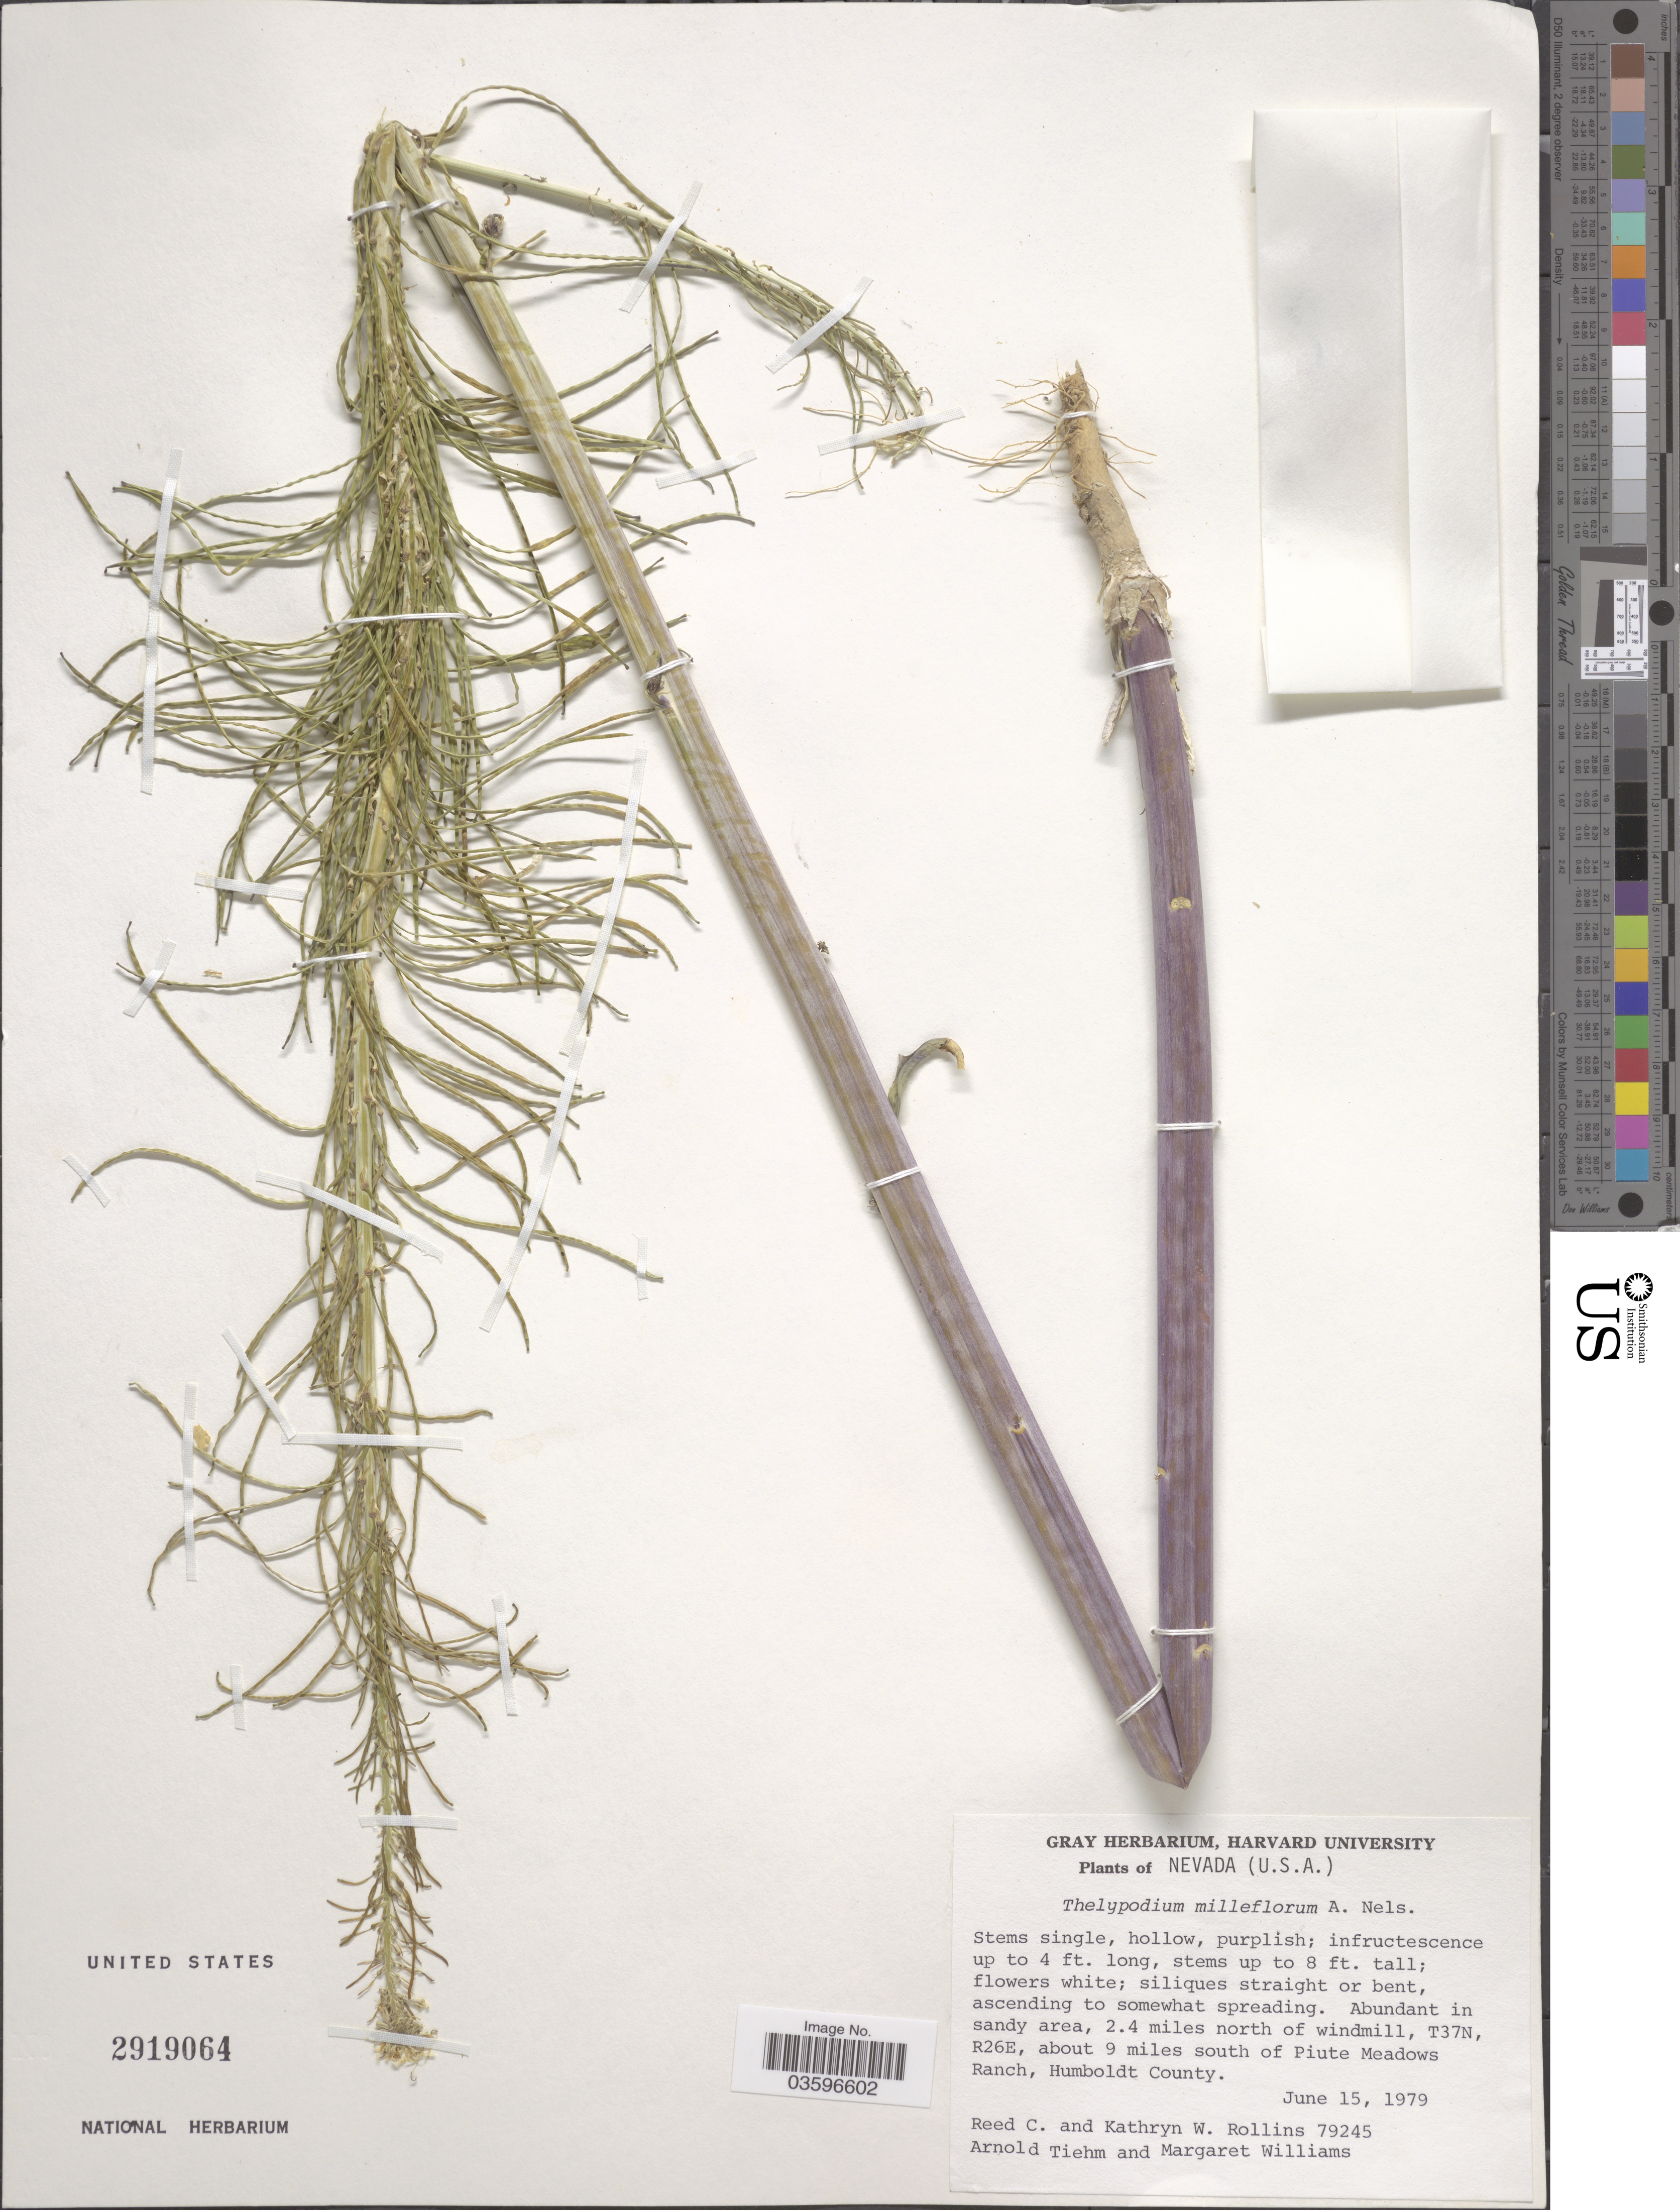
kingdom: Plantae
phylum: Tracheophyta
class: Magnoliopsida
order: Brassicales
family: Brassicaceae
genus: Thelypodium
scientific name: Thelypodium milleflorum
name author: A. Nelson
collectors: R. C. Rollins & K. W. Rollins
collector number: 79245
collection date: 1979-06-15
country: United States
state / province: Nevada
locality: Abundant in sandy area, 2.4 miles north of windmill, T37N, R26E, about 9 miles south of Piute Meadows Ranch, Humboldt County.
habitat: abundant in sandy area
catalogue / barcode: US 2919064